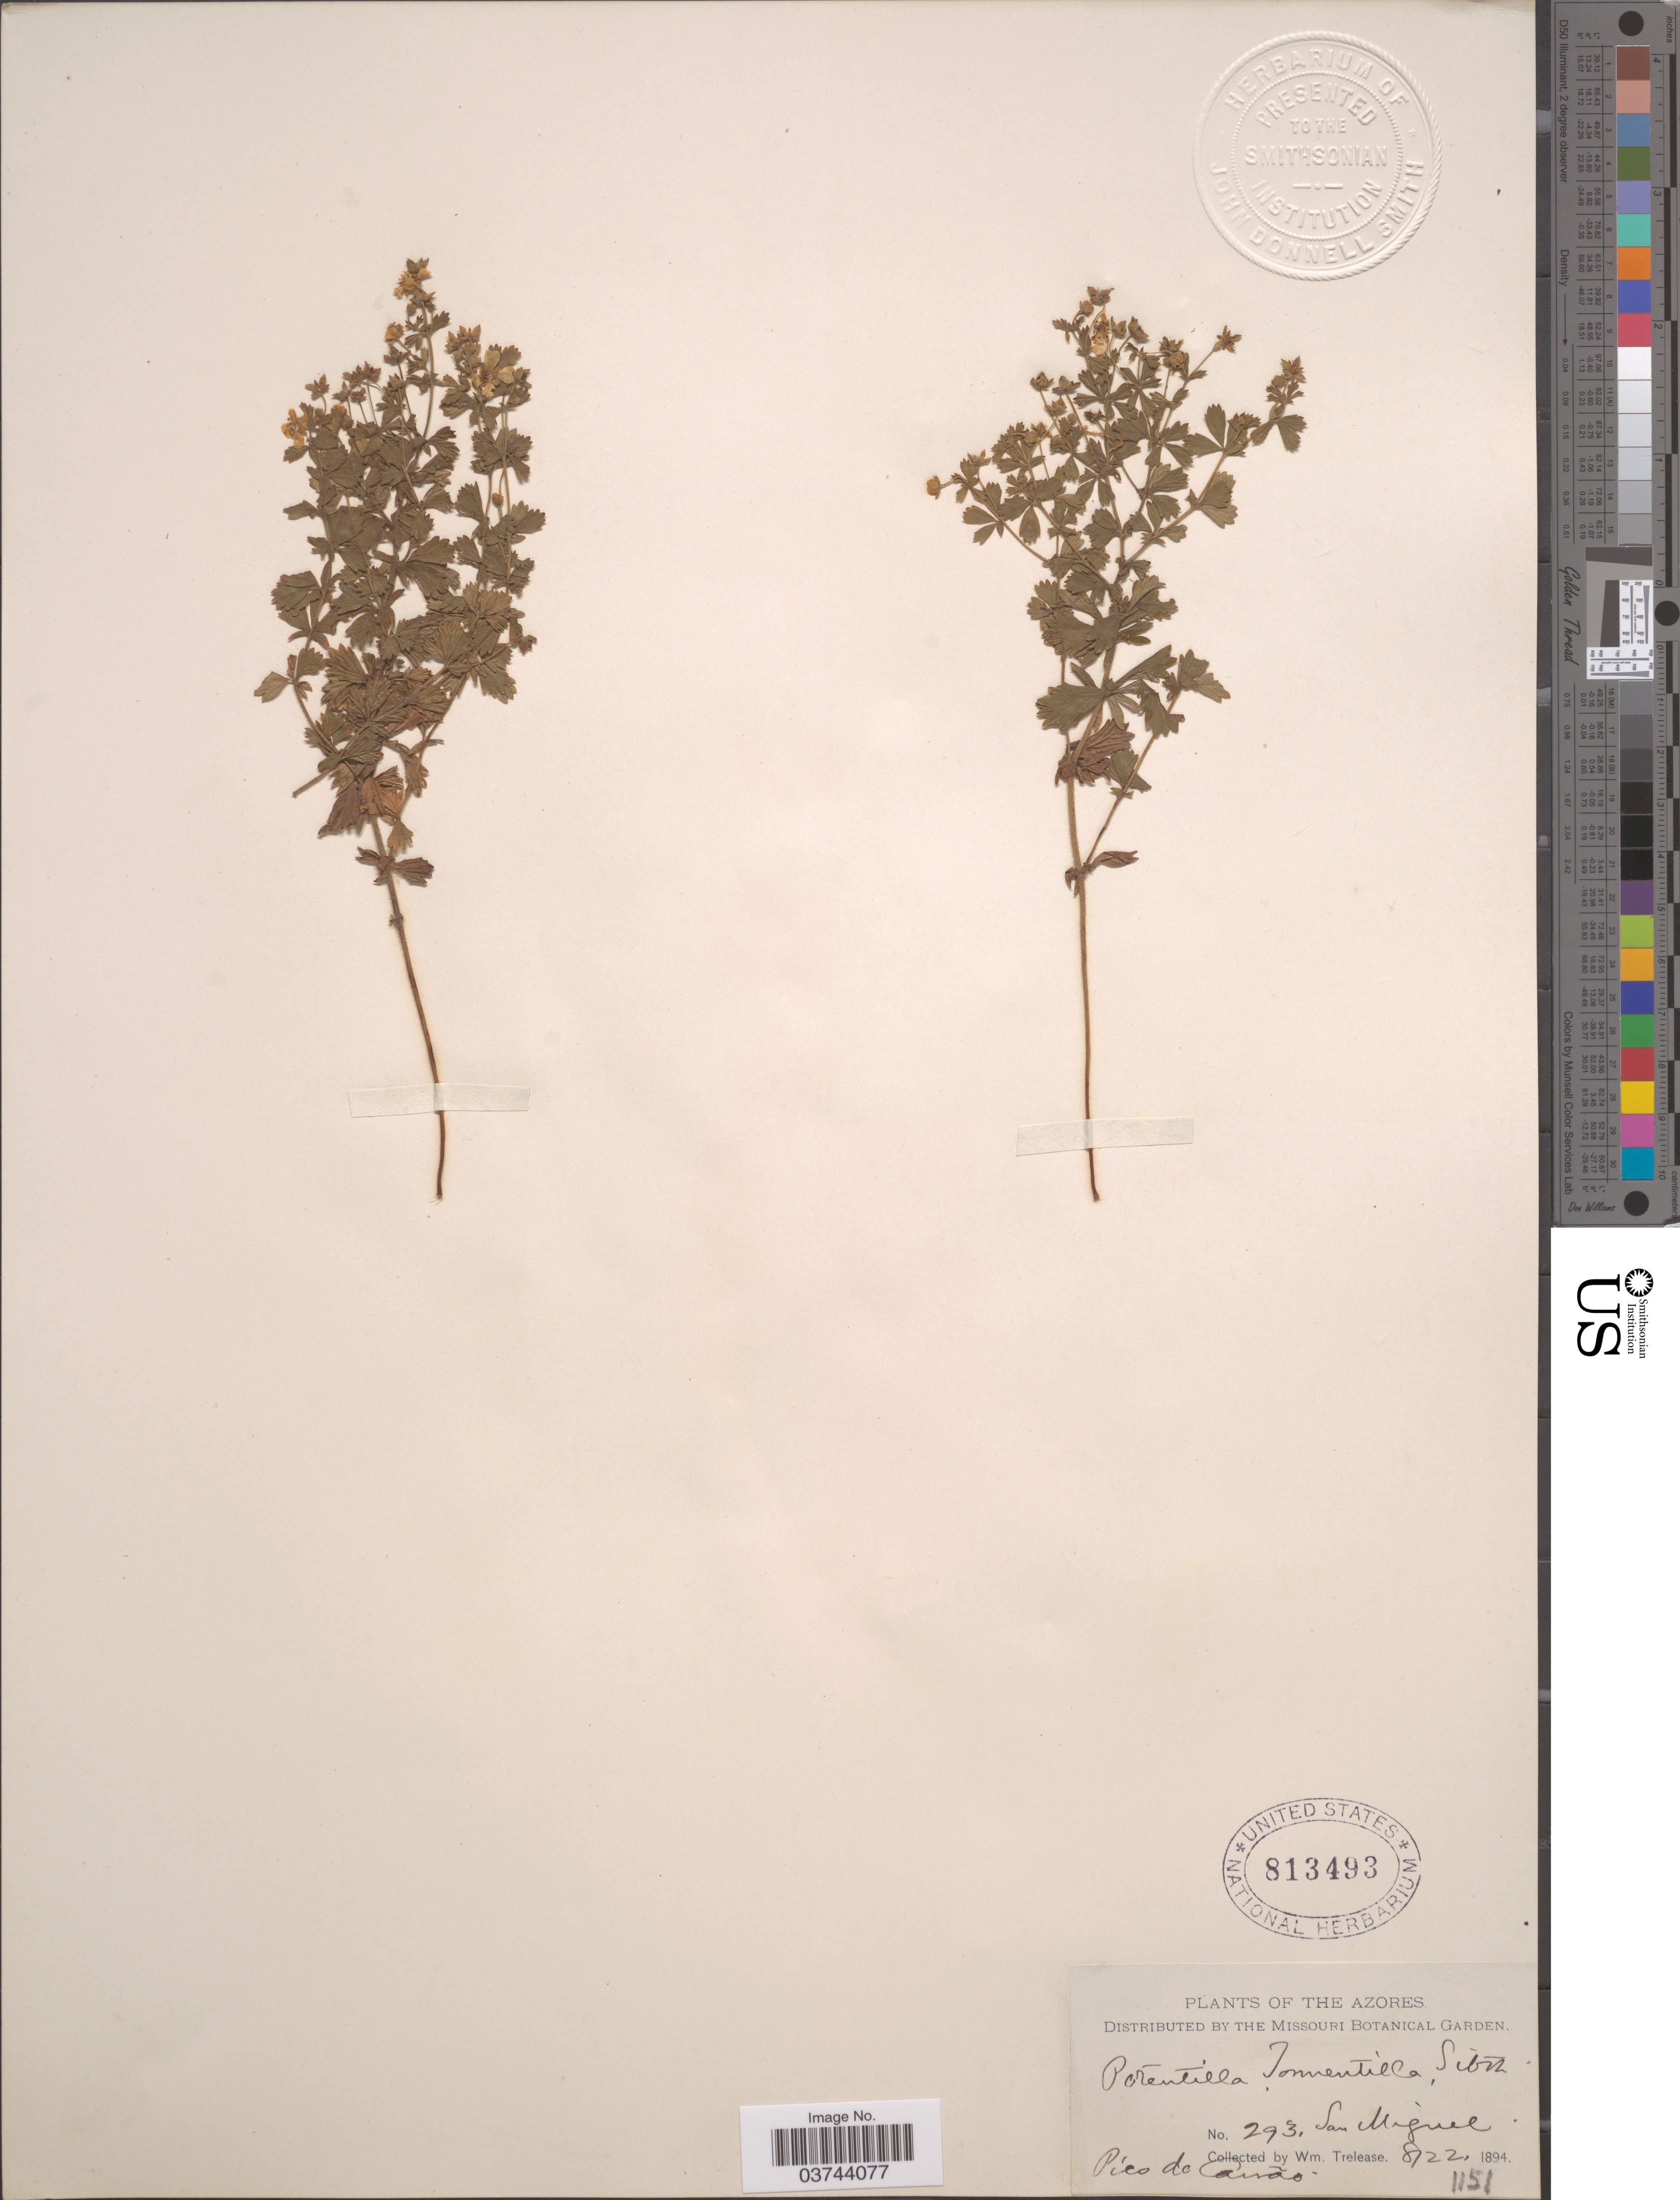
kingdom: Plantae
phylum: Tracheophyta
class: Magnoliopsida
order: Rosales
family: Rosaceae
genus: Potentilla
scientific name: Potentilla tormentilla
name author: Neck.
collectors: W. Trelease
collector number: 293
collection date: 1894-08-22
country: Portugal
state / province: Azores (Aut. Reg.)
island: São Miguel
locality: San Miquel. Pico de Carvão.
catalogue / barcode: US 813493